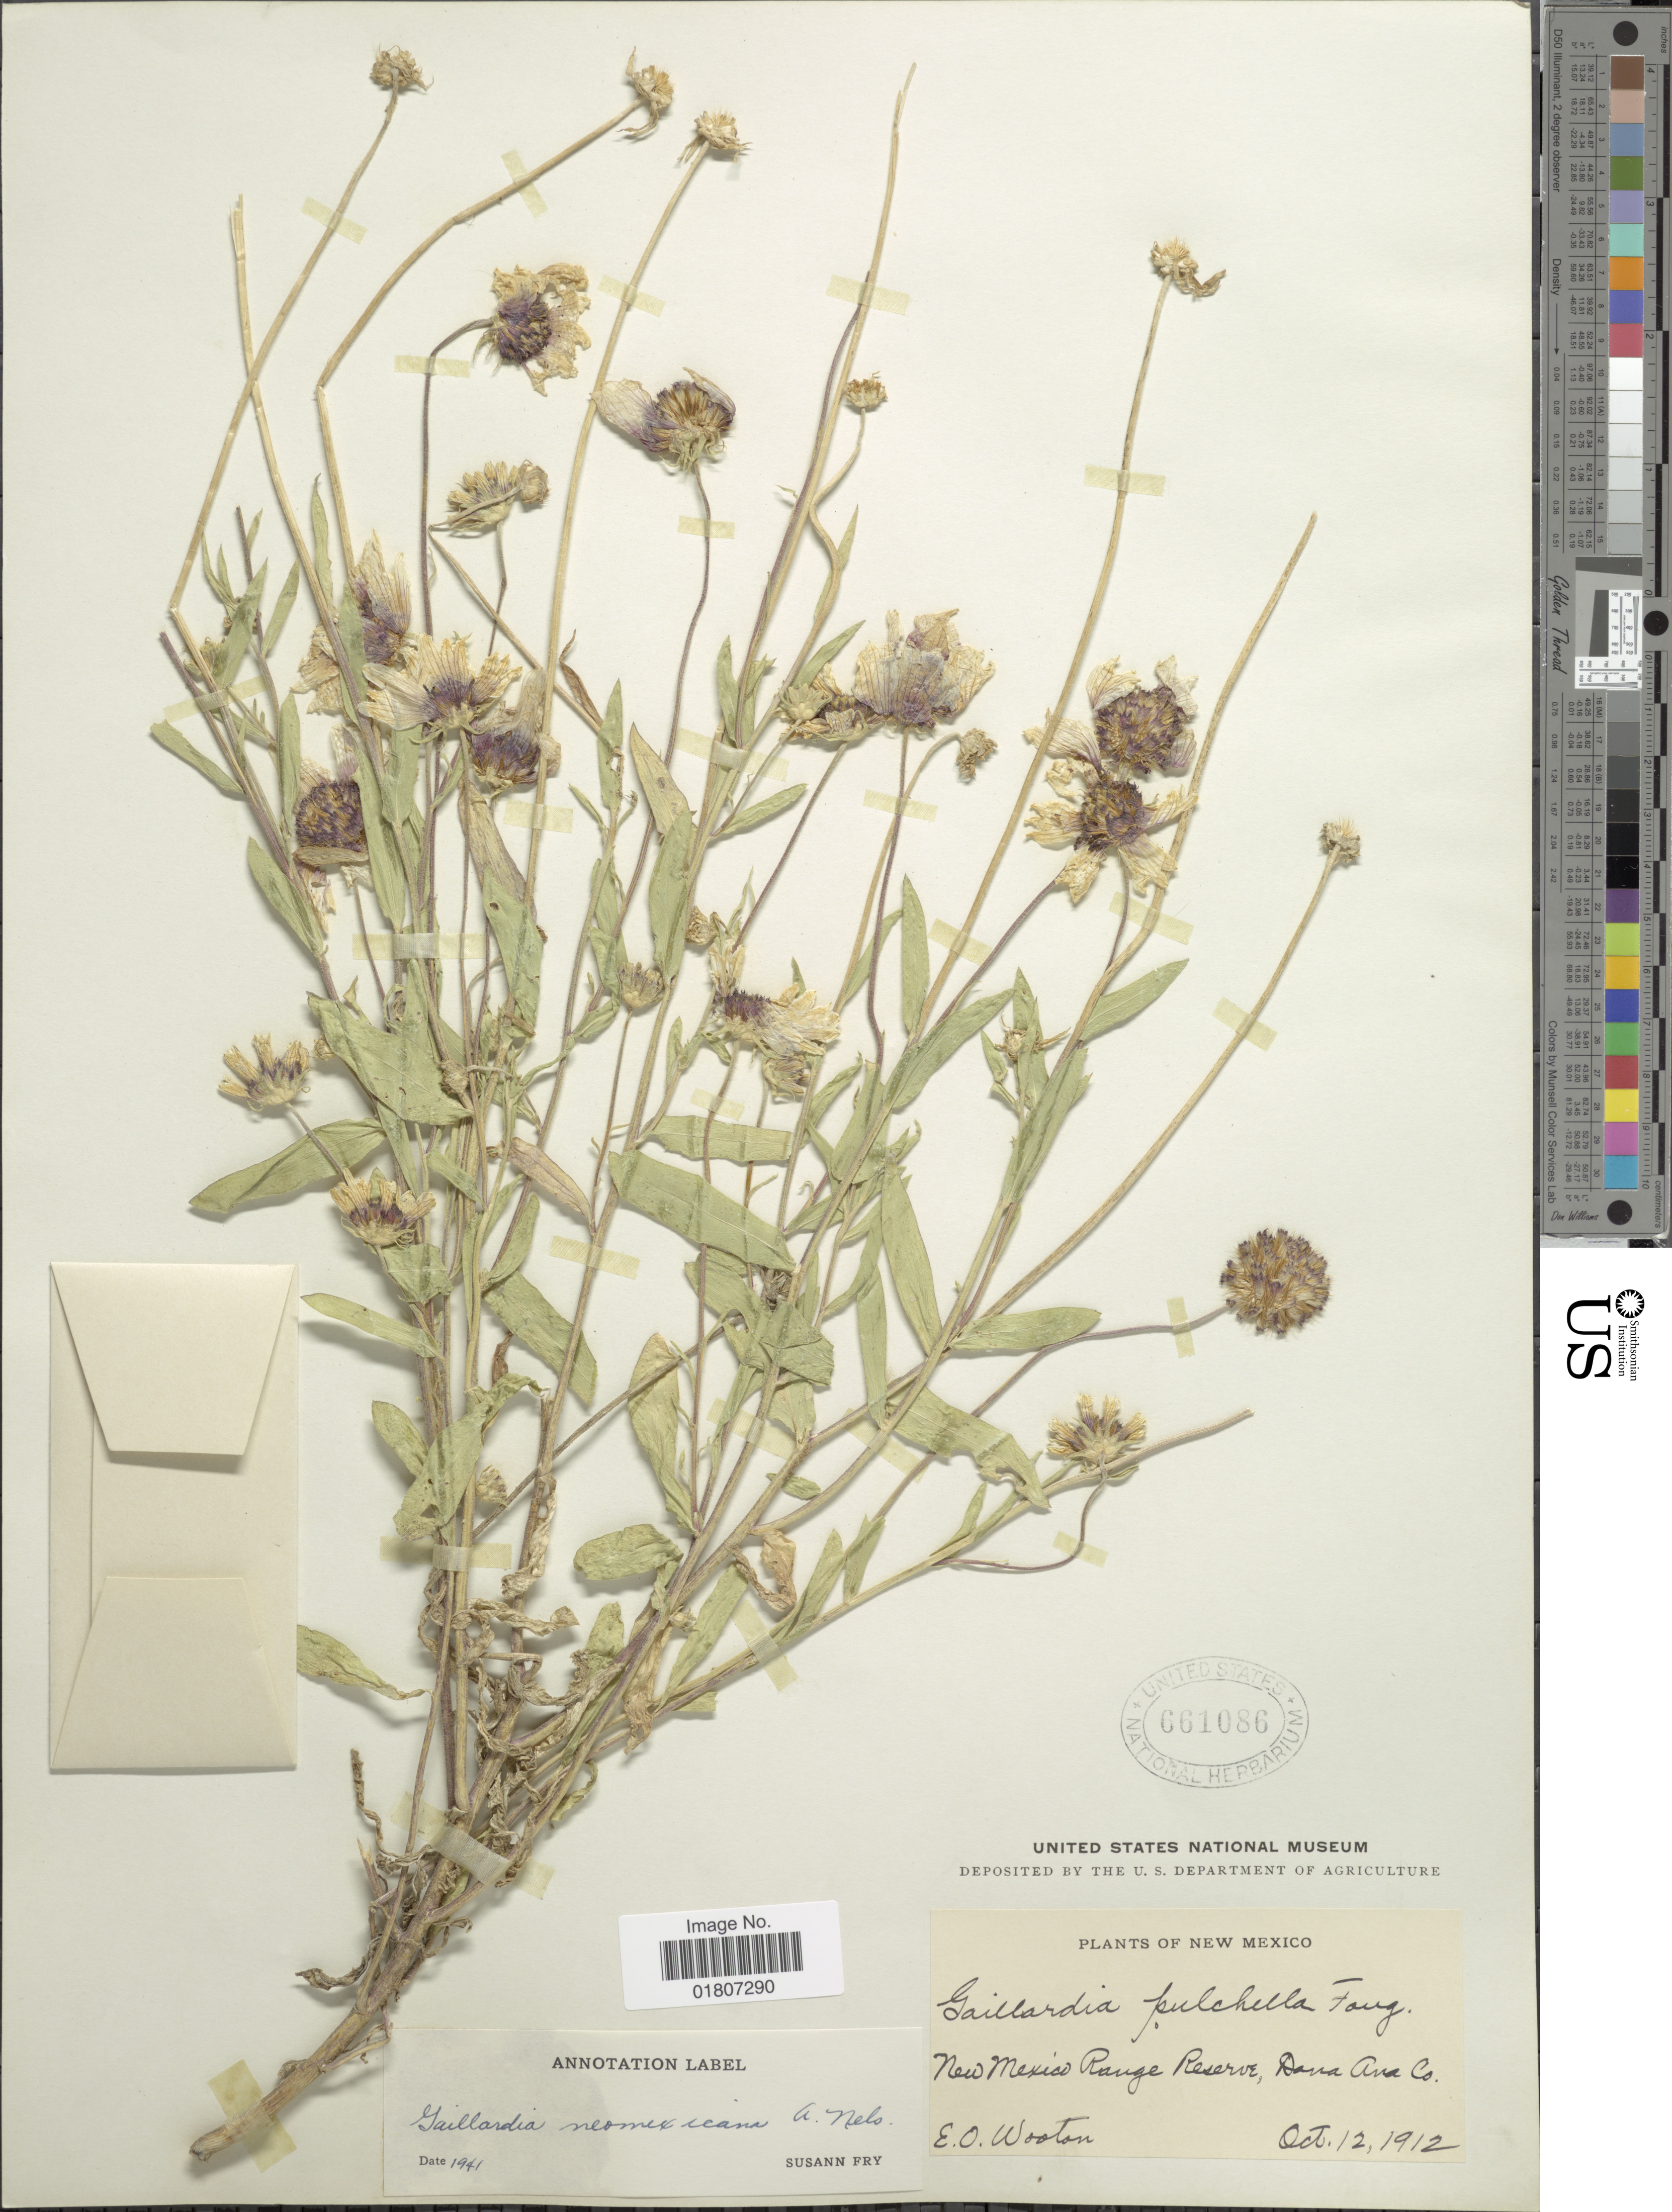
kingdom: Plantae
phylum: Tracheophyta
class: Magnoliopsida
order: Asterales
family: Asteraceae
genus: Gaillardia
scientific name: Gaillardia neomexicana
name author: A. Nelson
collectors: E. O. Wooton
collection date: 1912-10-12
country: United States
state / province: New Mexico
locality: New Mexico Range Reserve, Dona Ana Co.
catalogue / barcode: US 661086